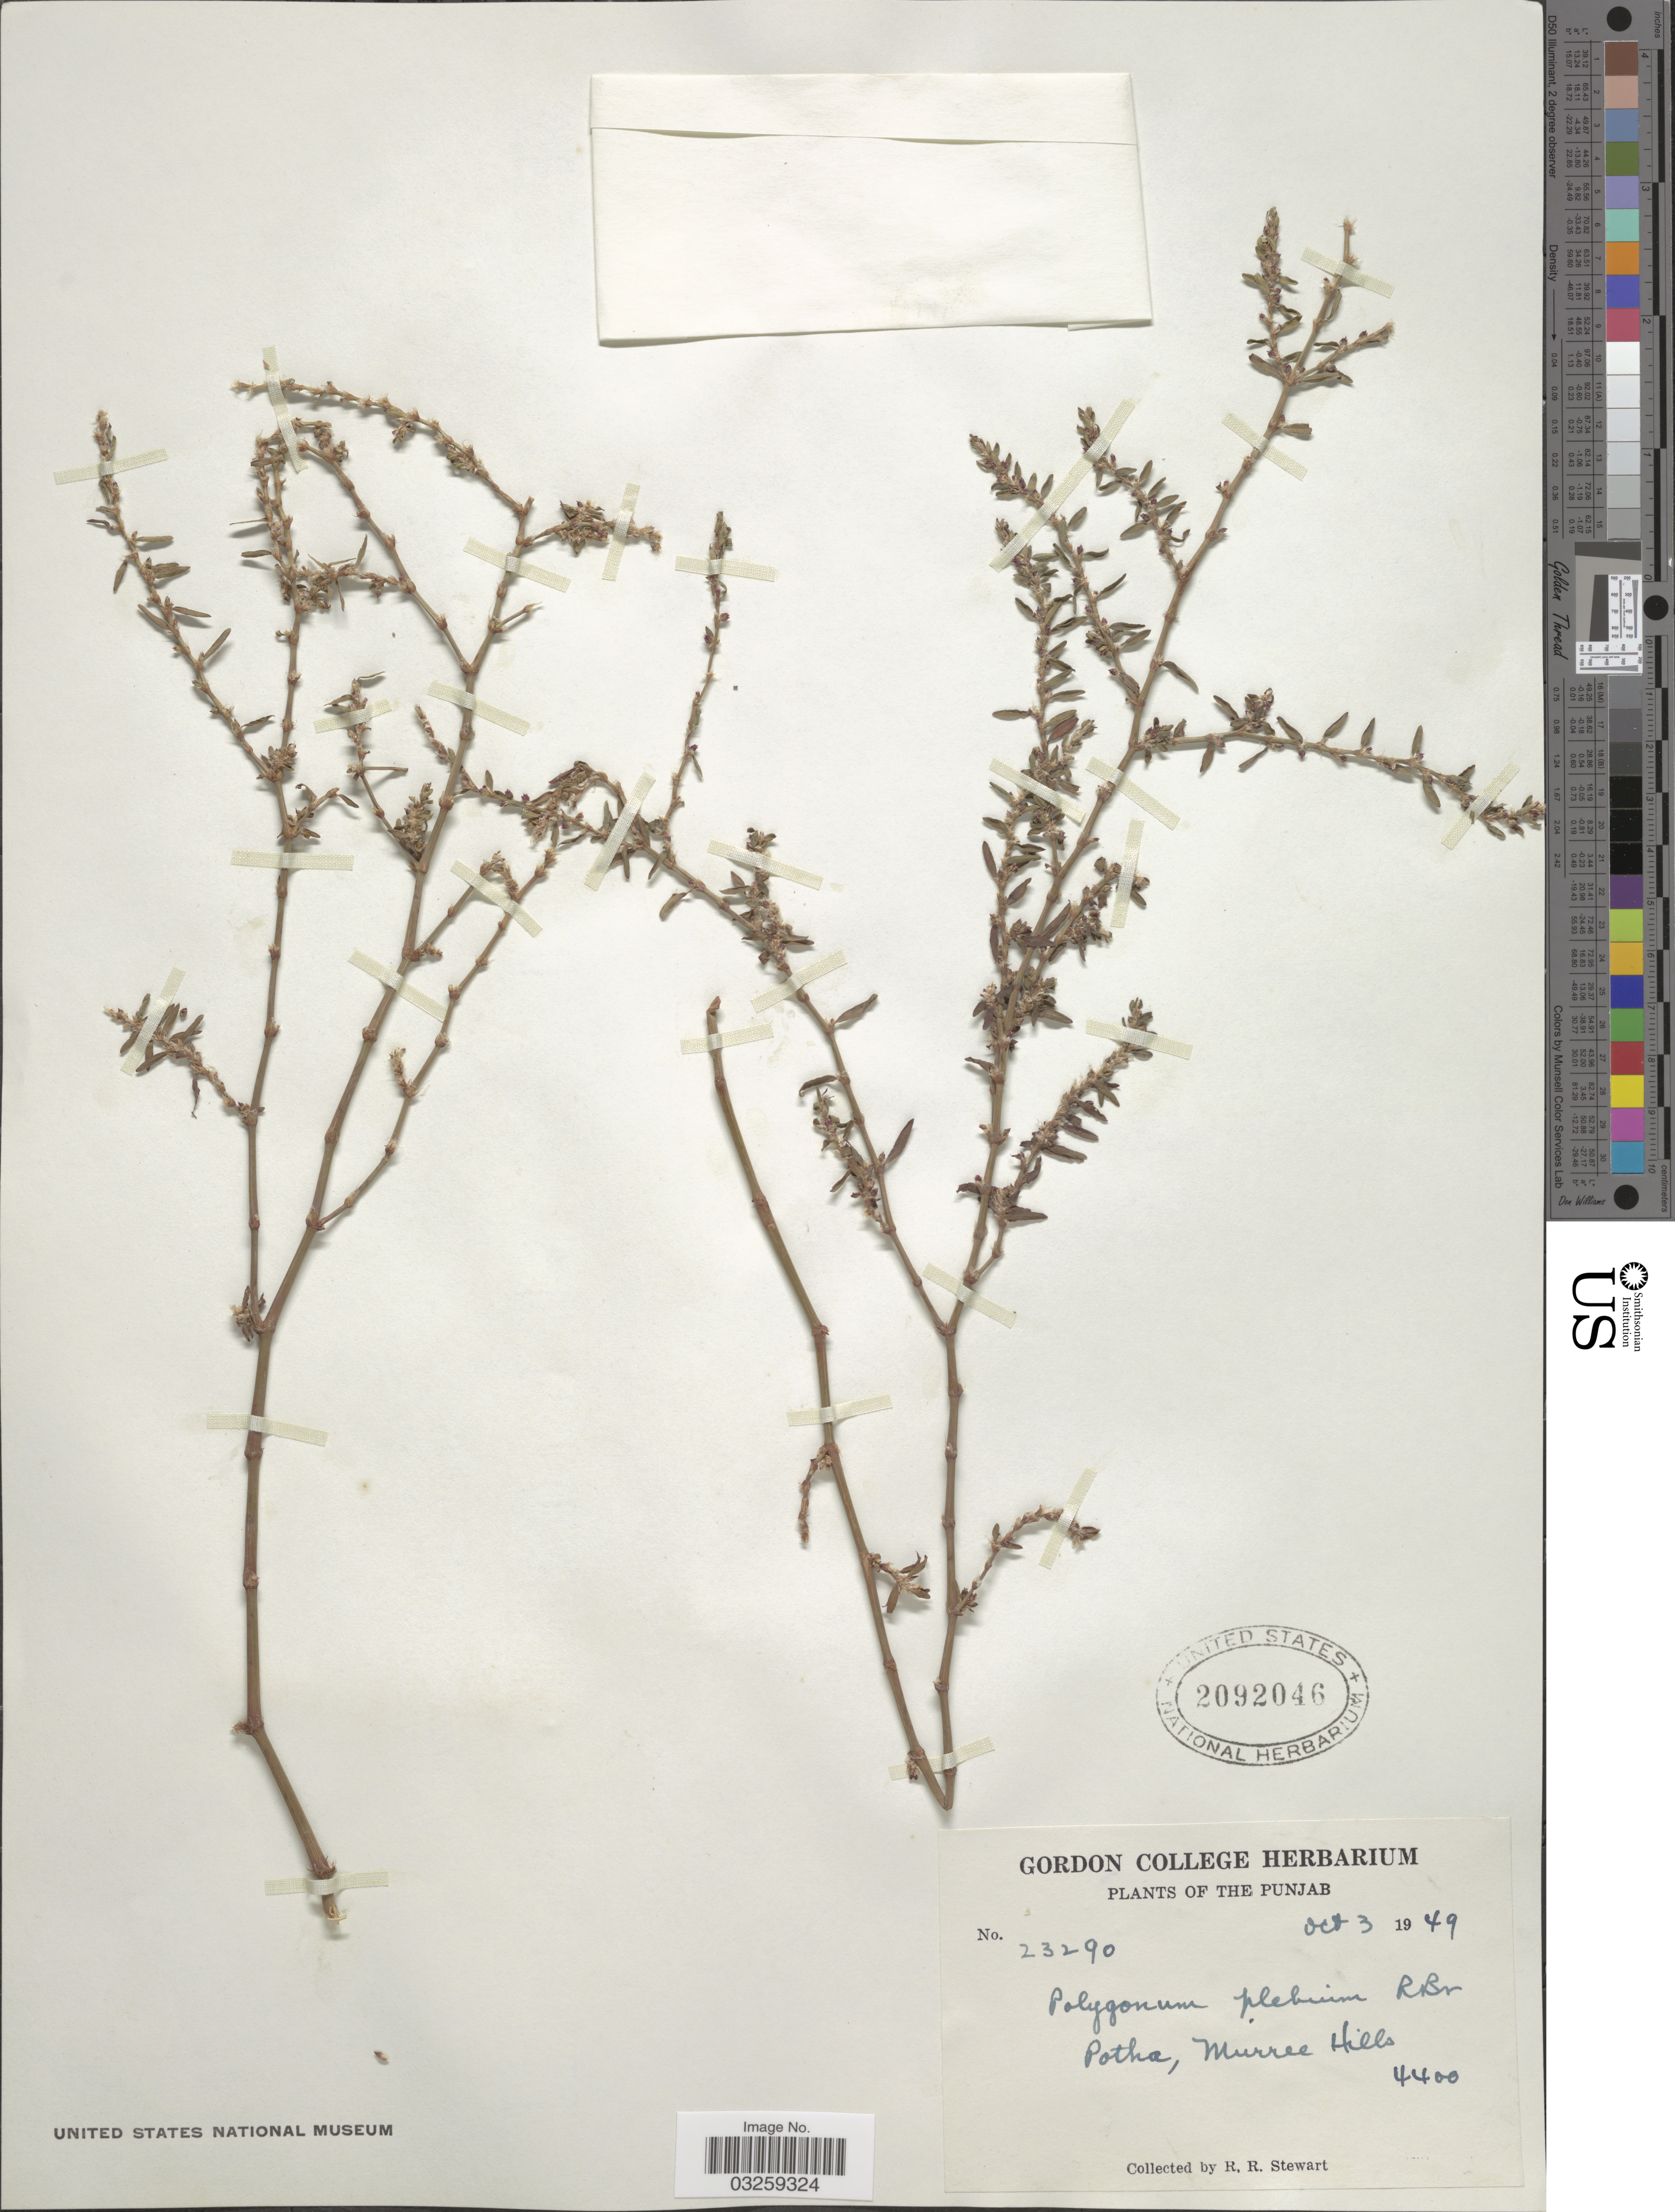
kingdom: Plantae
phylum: Tracheophyta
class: Magnoliopsida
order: Caryophyllales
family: Polygonaceae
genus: Polygonum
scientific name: Polygonum plebeium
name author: R. Br.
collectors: R. Stewart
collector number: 23290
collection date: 1949-10-03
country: Pakistan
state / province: Punjab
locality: Potha, Murree Hills.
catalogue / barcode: US 2092046